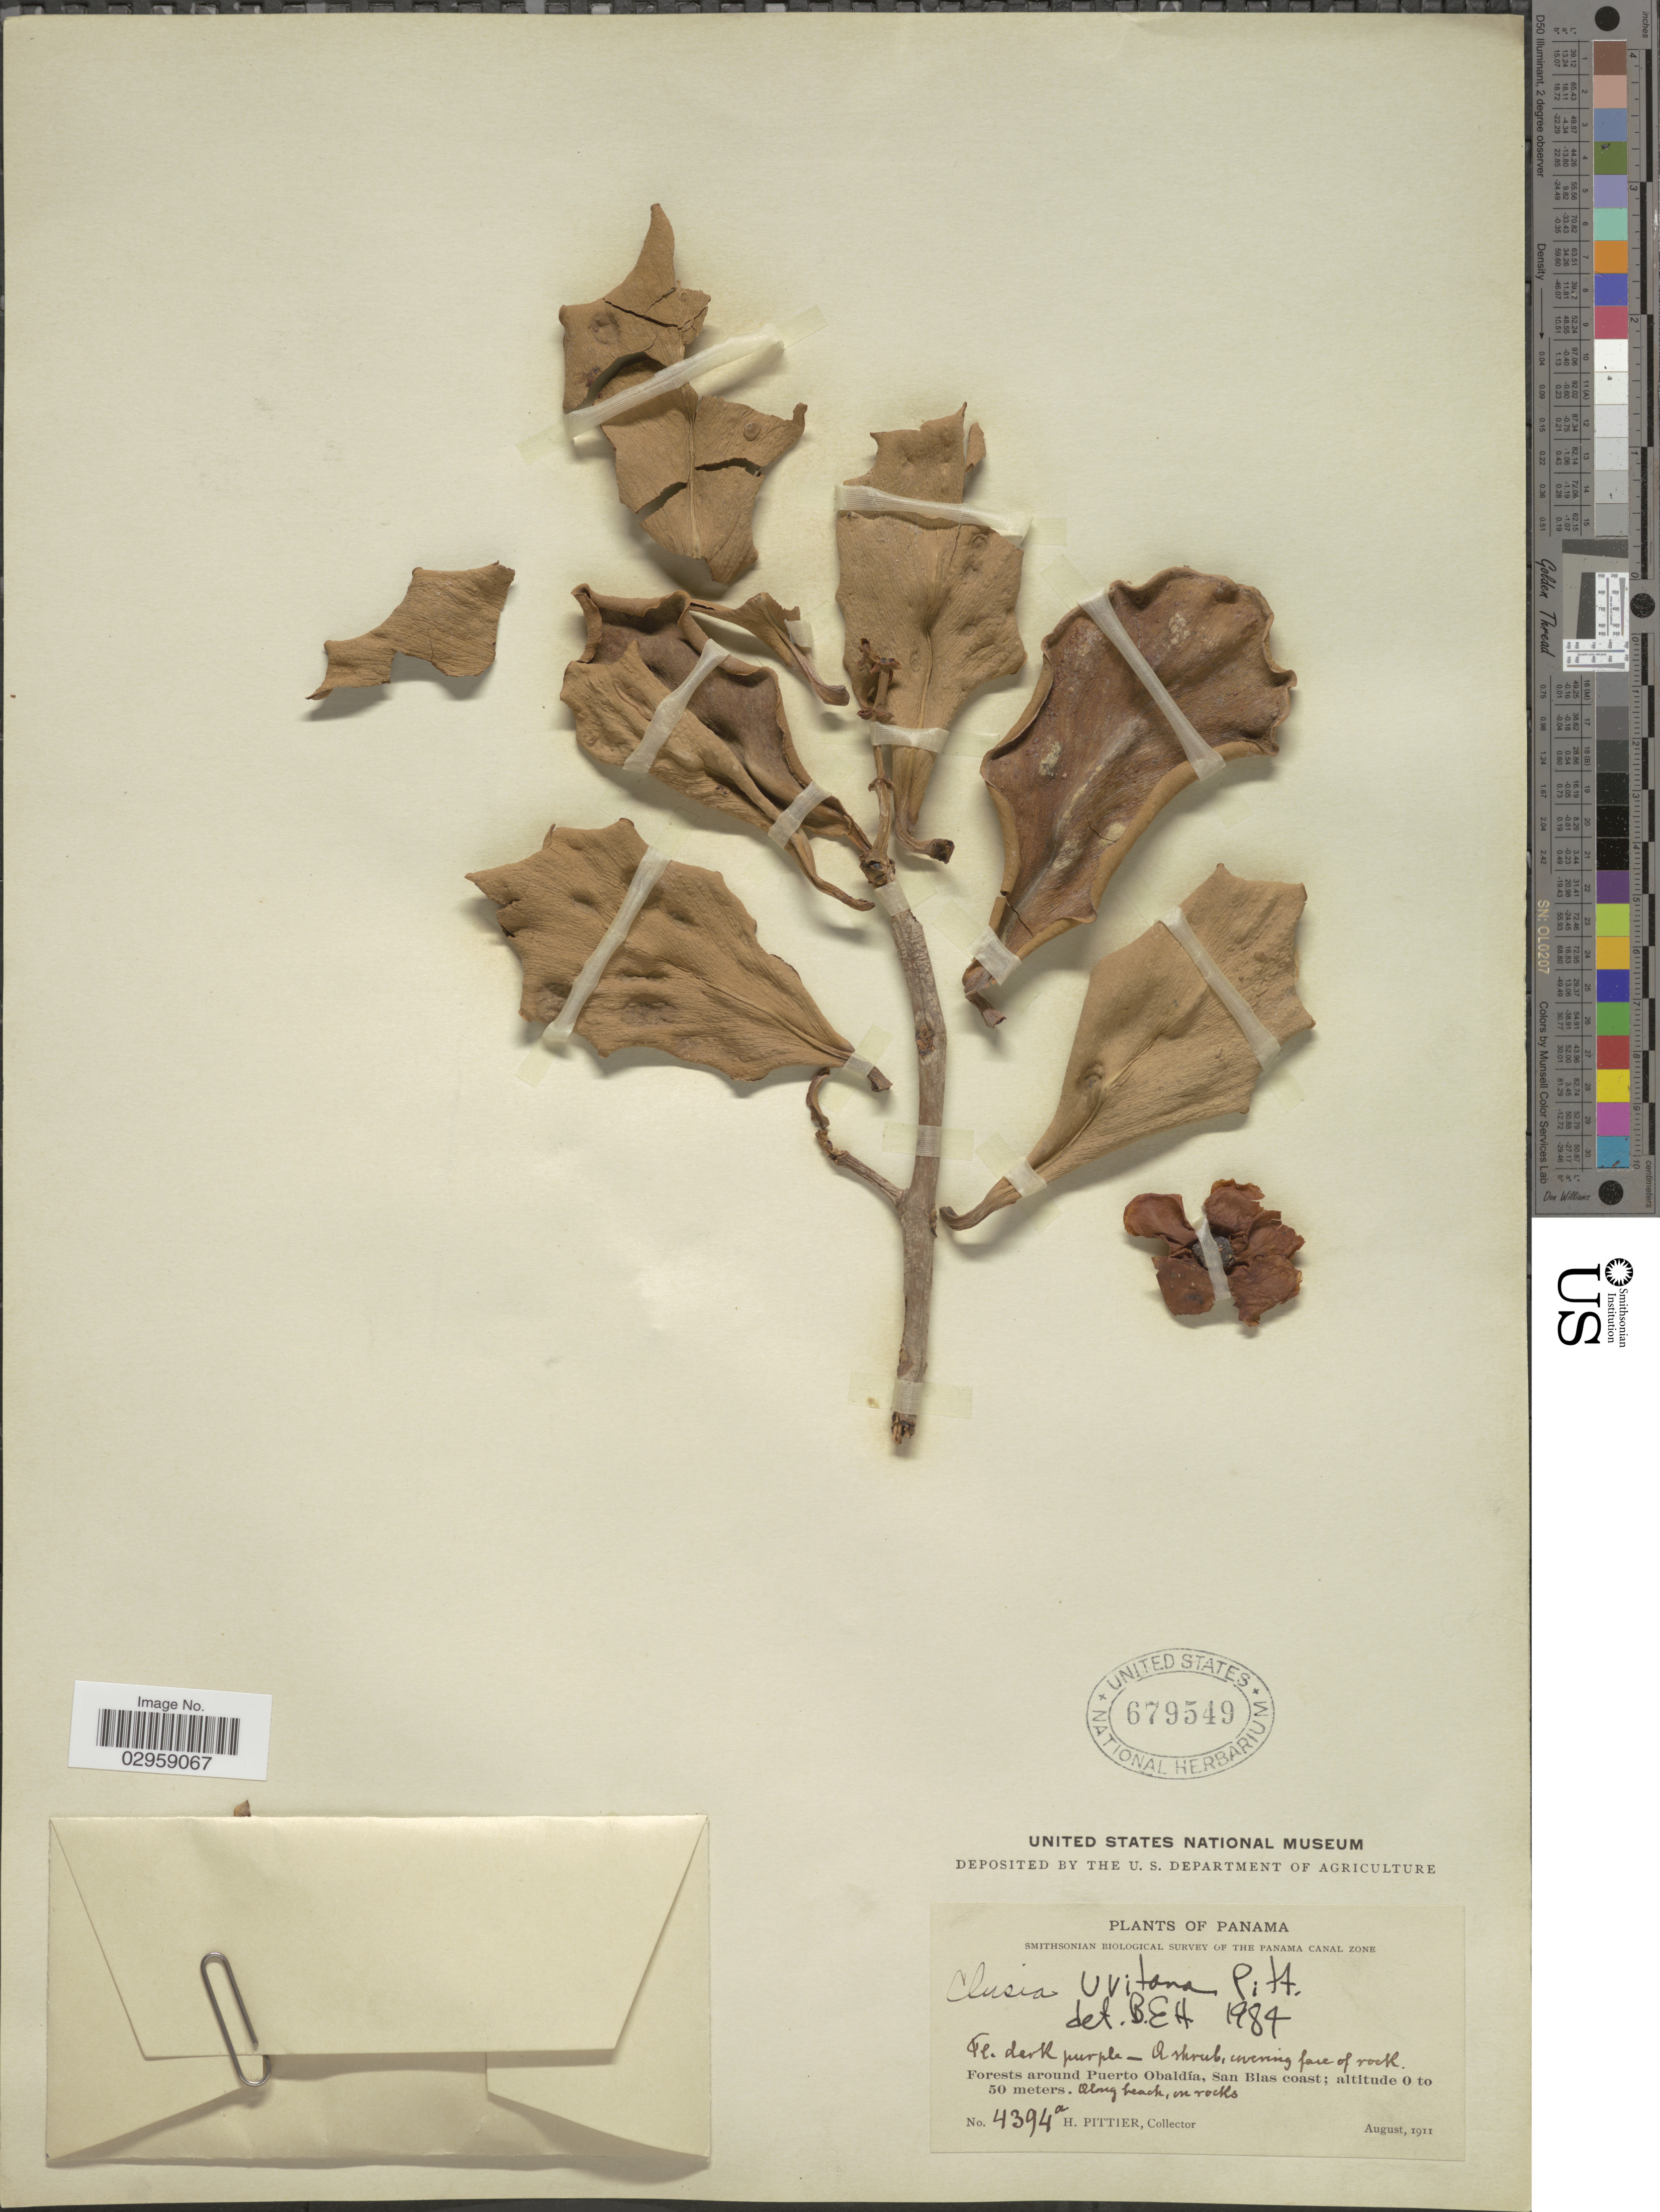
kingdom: Plantae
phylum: Tracheophyta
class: Magnoliopsida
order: Malpighiales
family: Clusiaceae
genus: Clusia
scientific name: Clusia uvitana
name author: Pittier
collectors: H. F. Pittier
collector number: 4394a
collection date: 1911-08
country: Panama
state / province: Kuna Yala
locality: Forests around Puerto Obaldía, San Blas coast.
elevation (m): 0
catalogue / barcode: US 679549